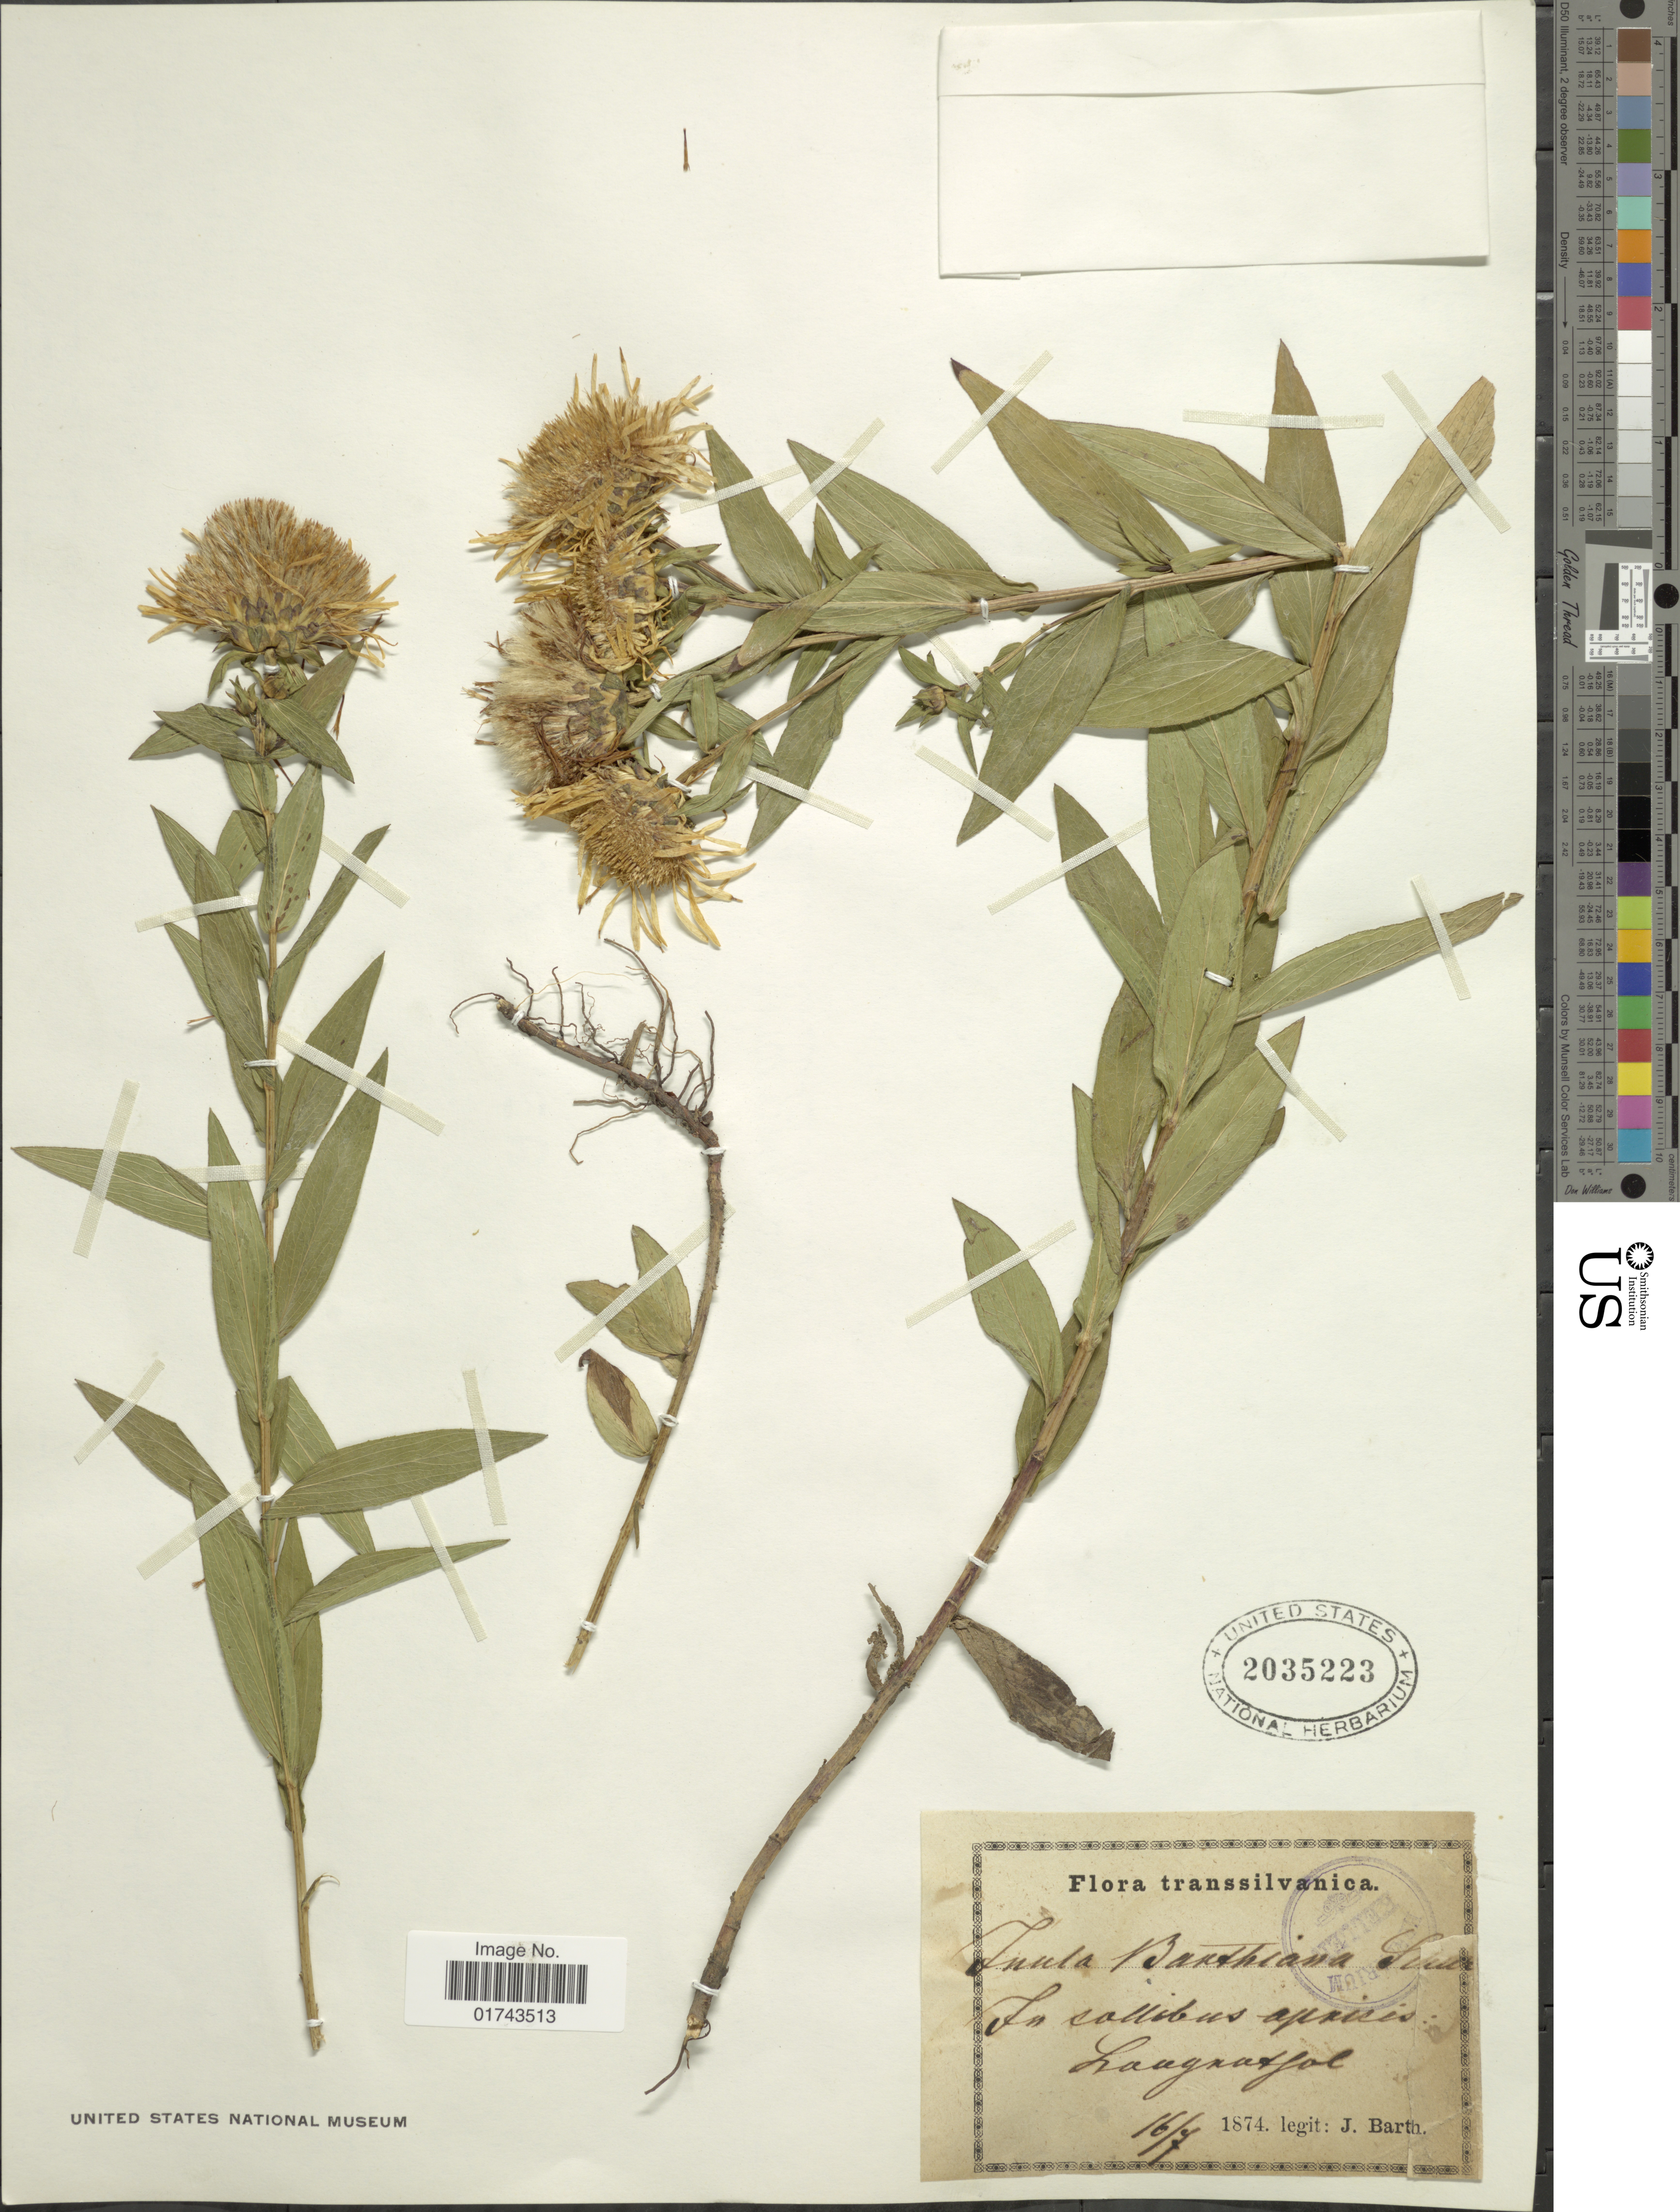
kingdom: Plantae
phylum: Tracheophyta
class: Magnoliopsida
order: Asterales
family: Asteraceae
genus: Inula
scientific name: Inula barthiana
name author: Schur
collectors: J. Barth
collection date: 1874-07-16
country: Romania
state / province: Alba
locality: Transsilvanica, In callibus apicis Langansfal [interpreted]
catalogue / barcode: US 2035223